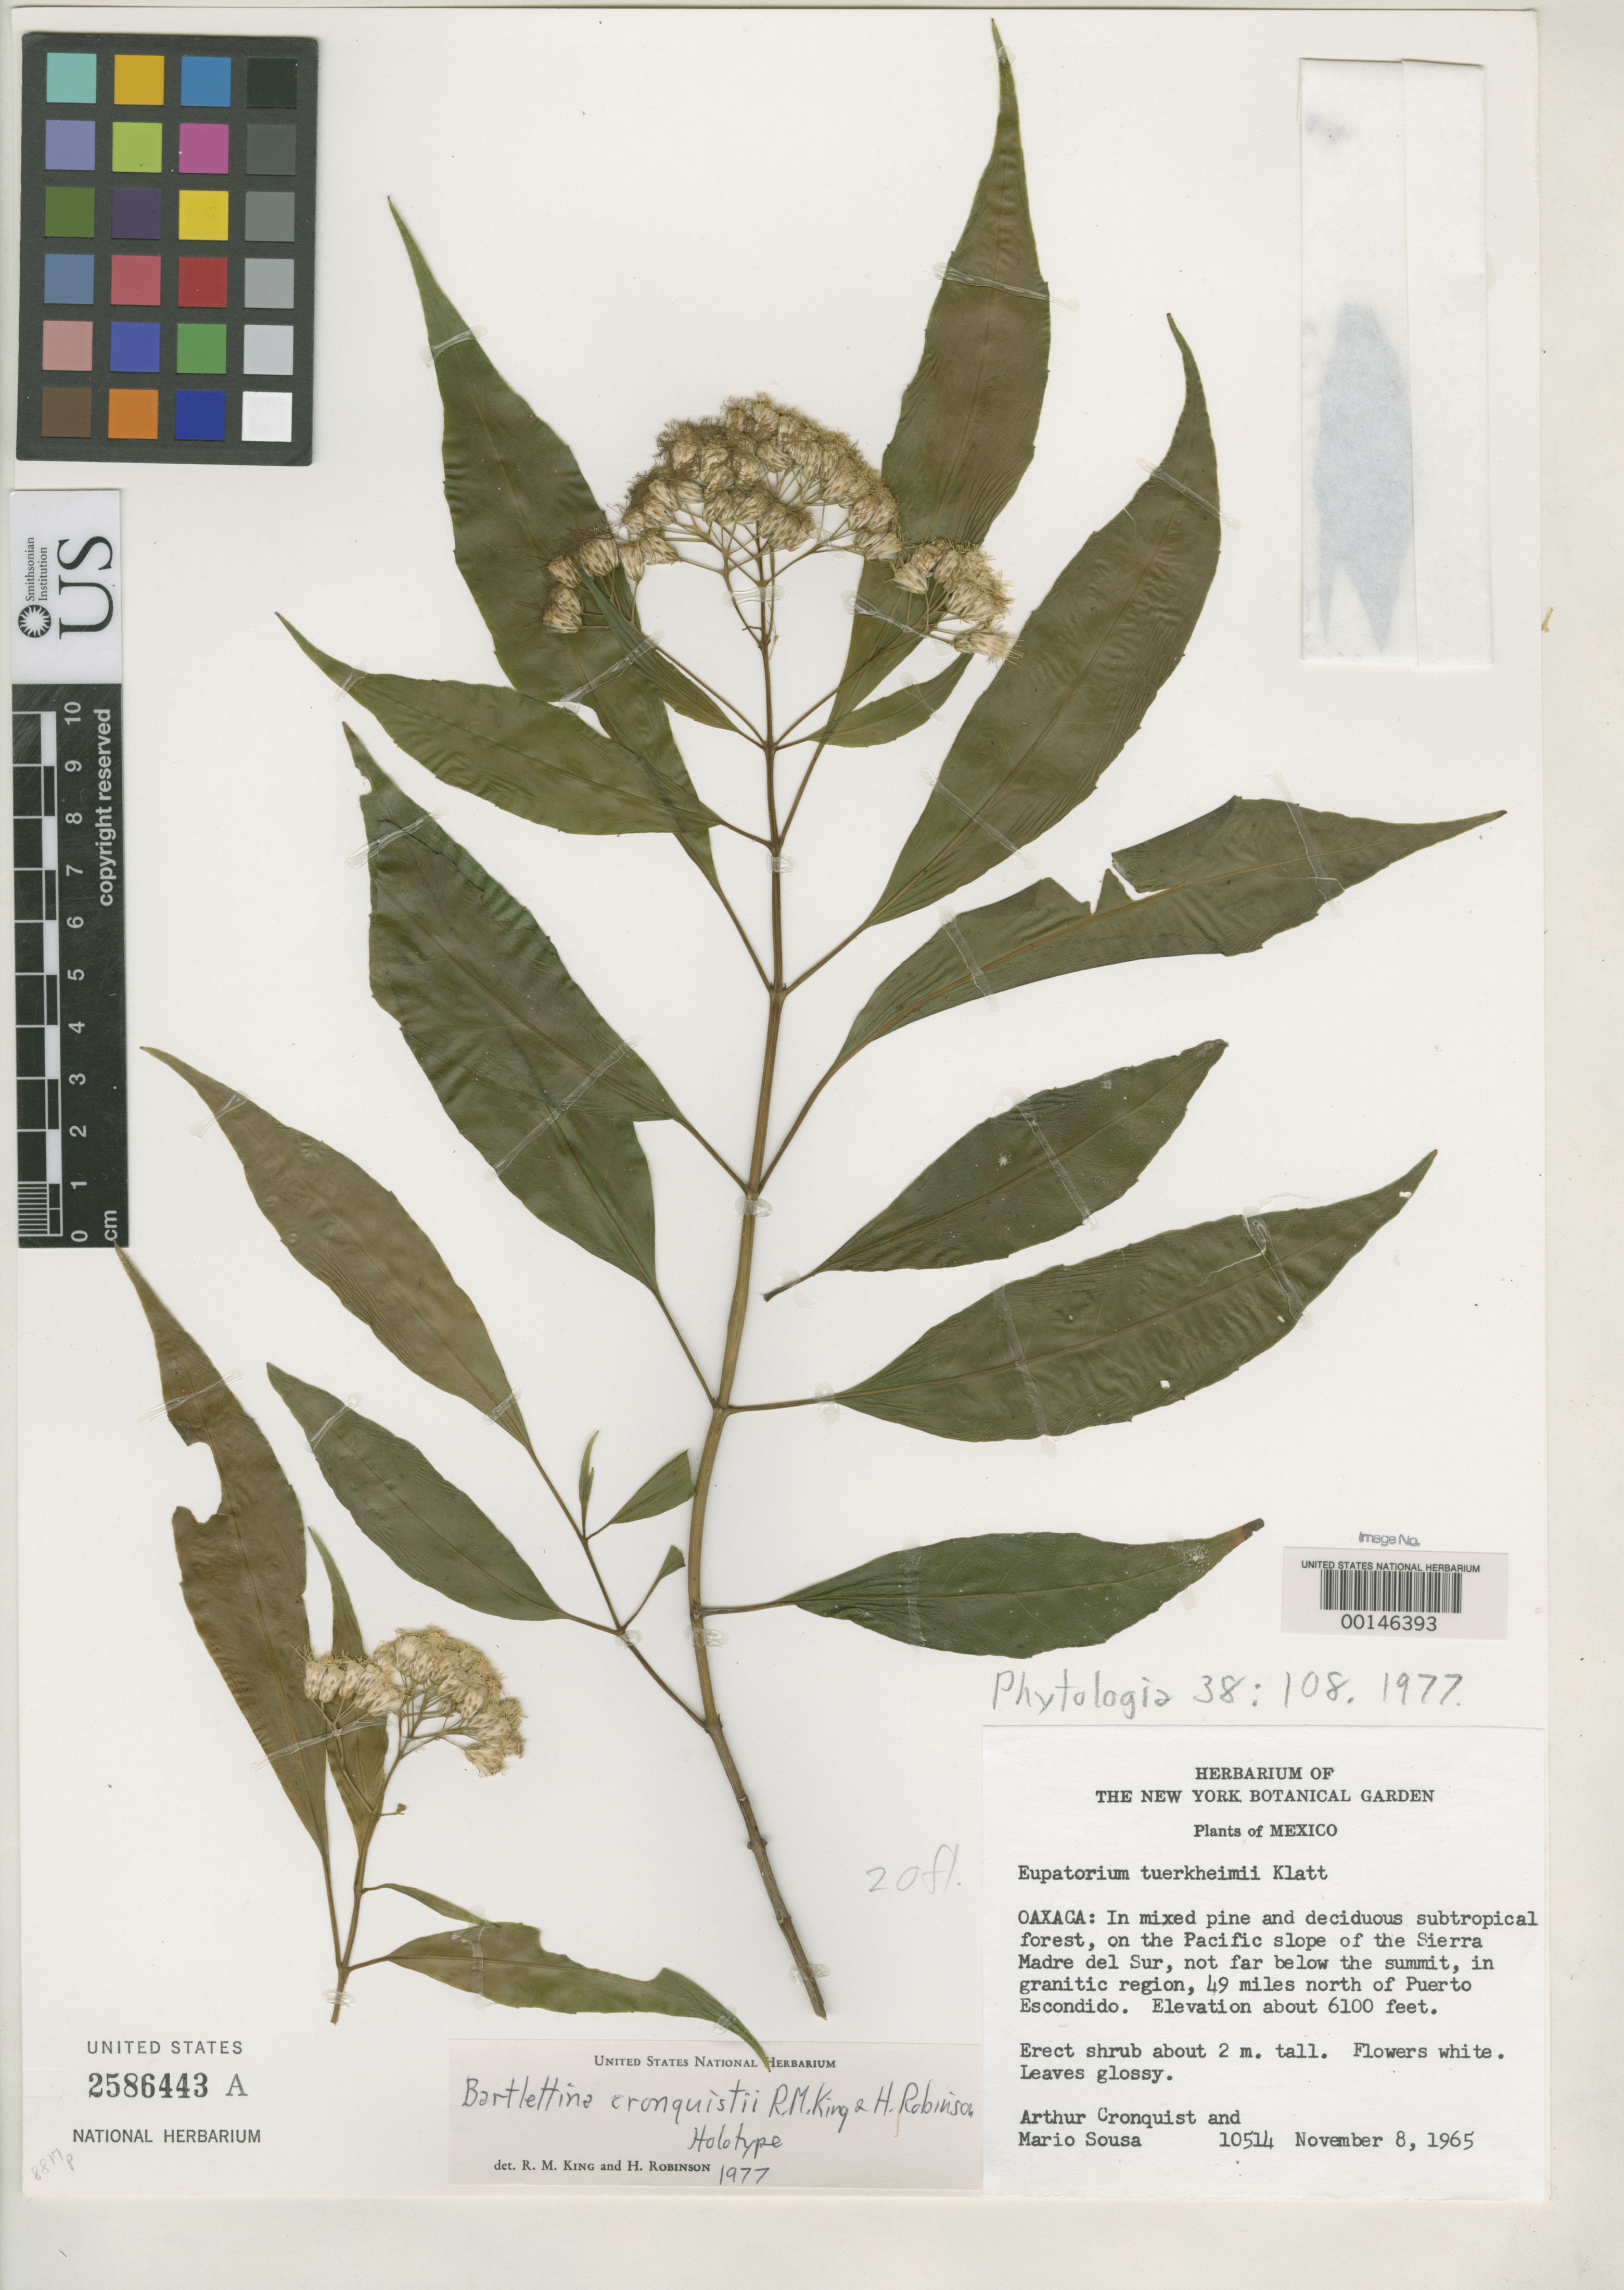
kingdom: Plantae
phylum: Tracheophyta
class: Magnoliopsida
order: Asterales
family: Asteraceae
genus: Bartlettina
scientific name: Bartlettina cronquistii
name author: R.M. King & H. Rob.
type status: Holotype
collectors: A. J. Cronquist & M. Souza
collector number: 10514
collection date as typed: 08 Nov 1965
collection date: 1965-11-08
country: Mexico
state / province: Oaxaca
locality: Sierra Madre del Sur.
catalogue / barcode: US 2586443A